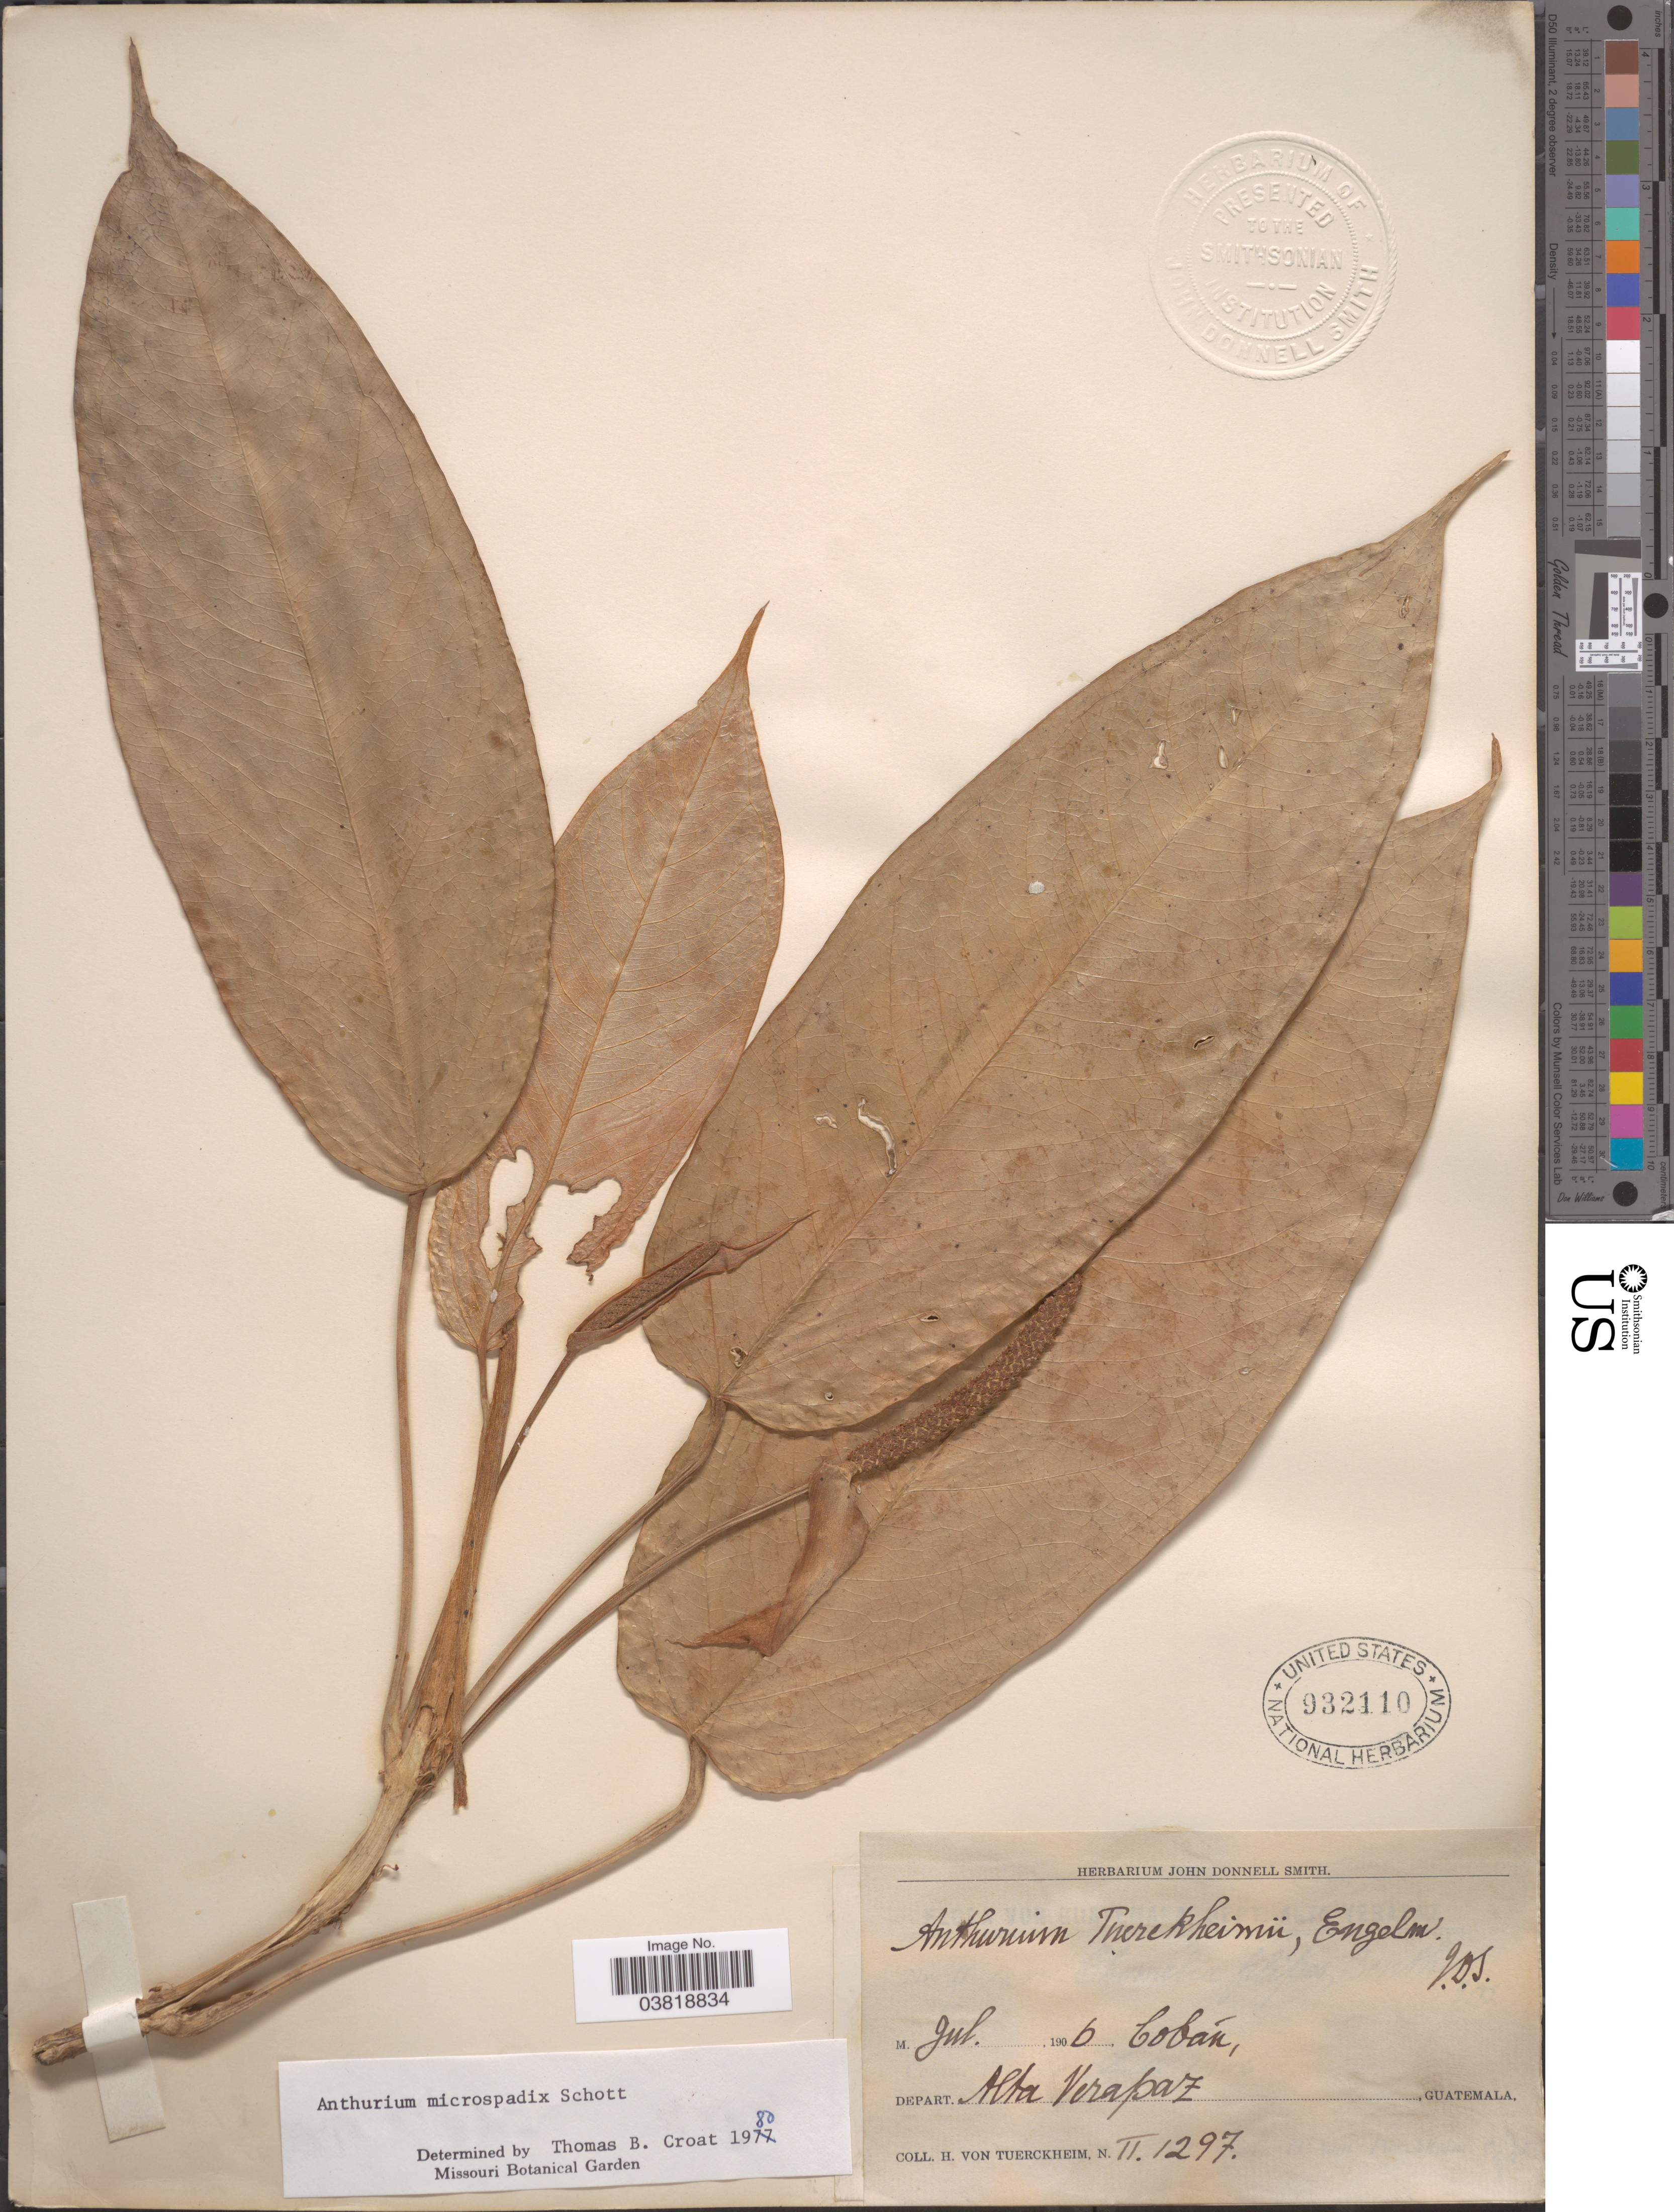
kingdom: Plantae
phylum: Tracheophyta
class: Liliopsida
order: Alismatales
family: Araceae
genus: Anthurium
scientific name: Anthurium microspadix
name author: Schott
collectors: H. von Türckheim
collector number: II1297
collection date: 1906-07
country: Guatemala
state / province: Alta Verapaz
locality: Cobán, Depart. Alta Verapaz.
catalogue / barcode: US 932110